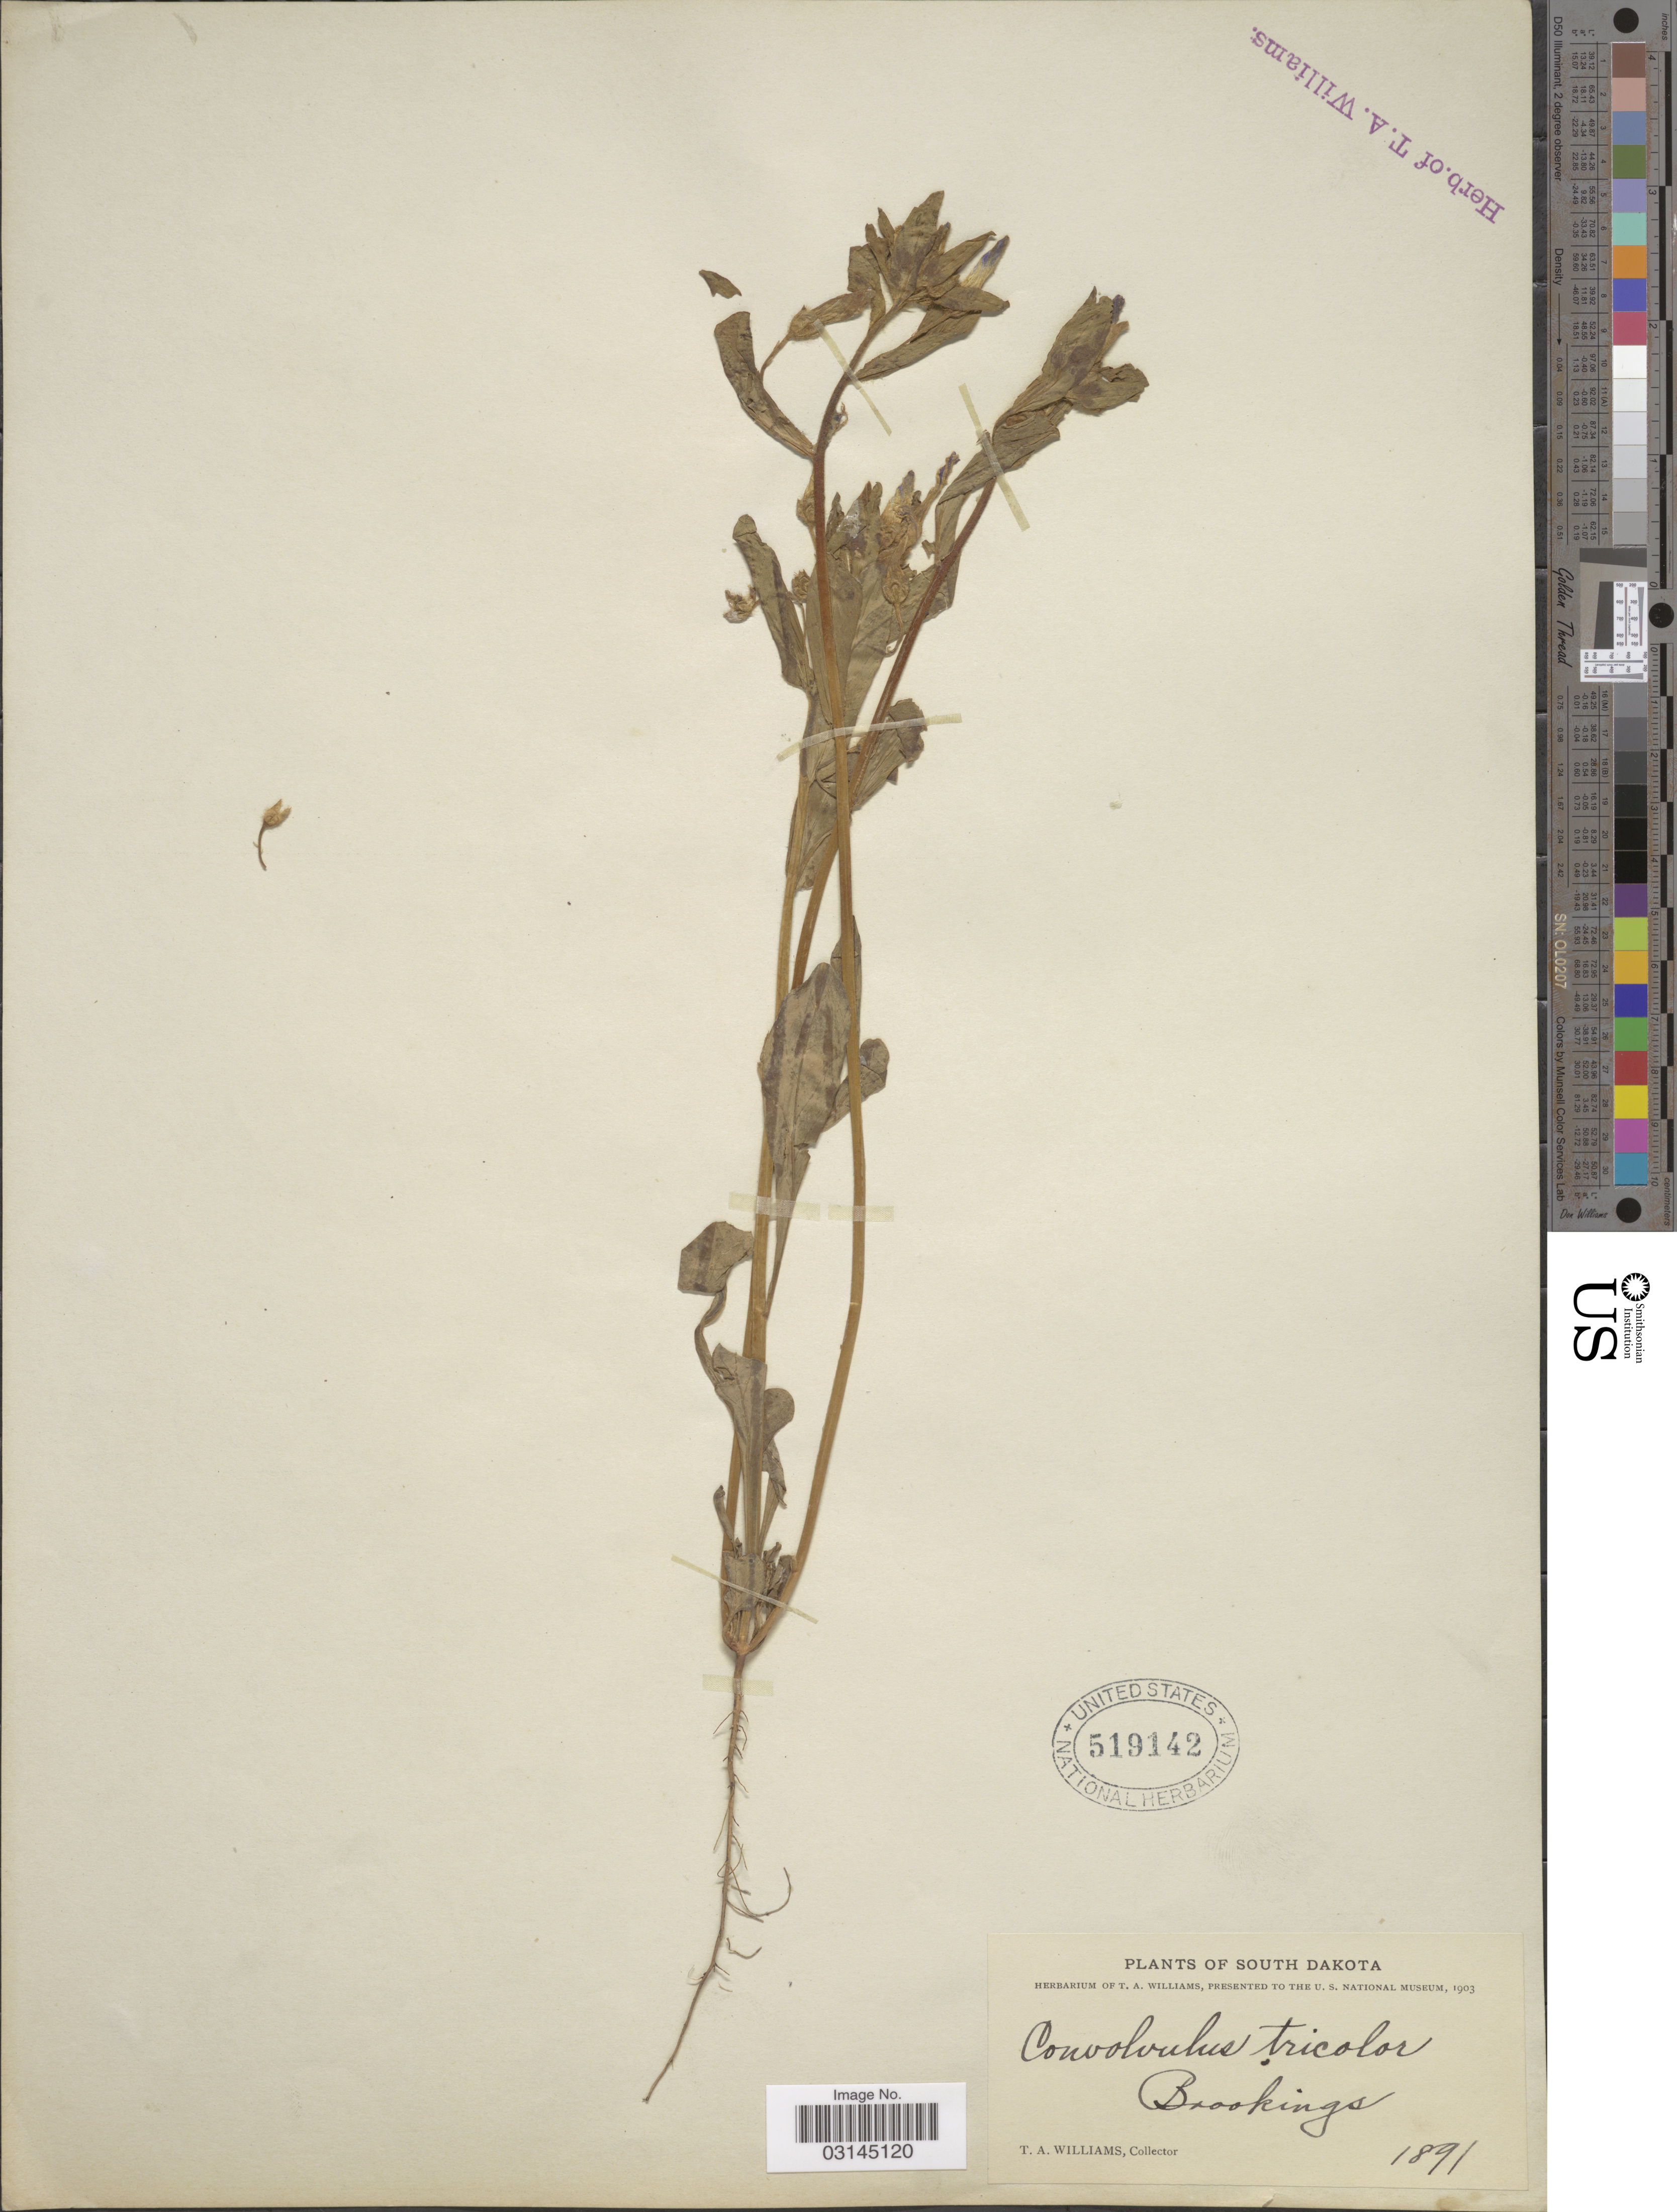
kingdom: Plantae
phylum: Tracheophyta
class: Magnoliopsida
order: Solanales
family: Convolvulaceae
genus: Convolvulus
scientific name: Convolvulus tricolor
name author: L.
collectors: T. Williams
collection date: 1891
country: United States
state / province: South Dakota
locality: Brookings.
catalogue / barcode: US 519142